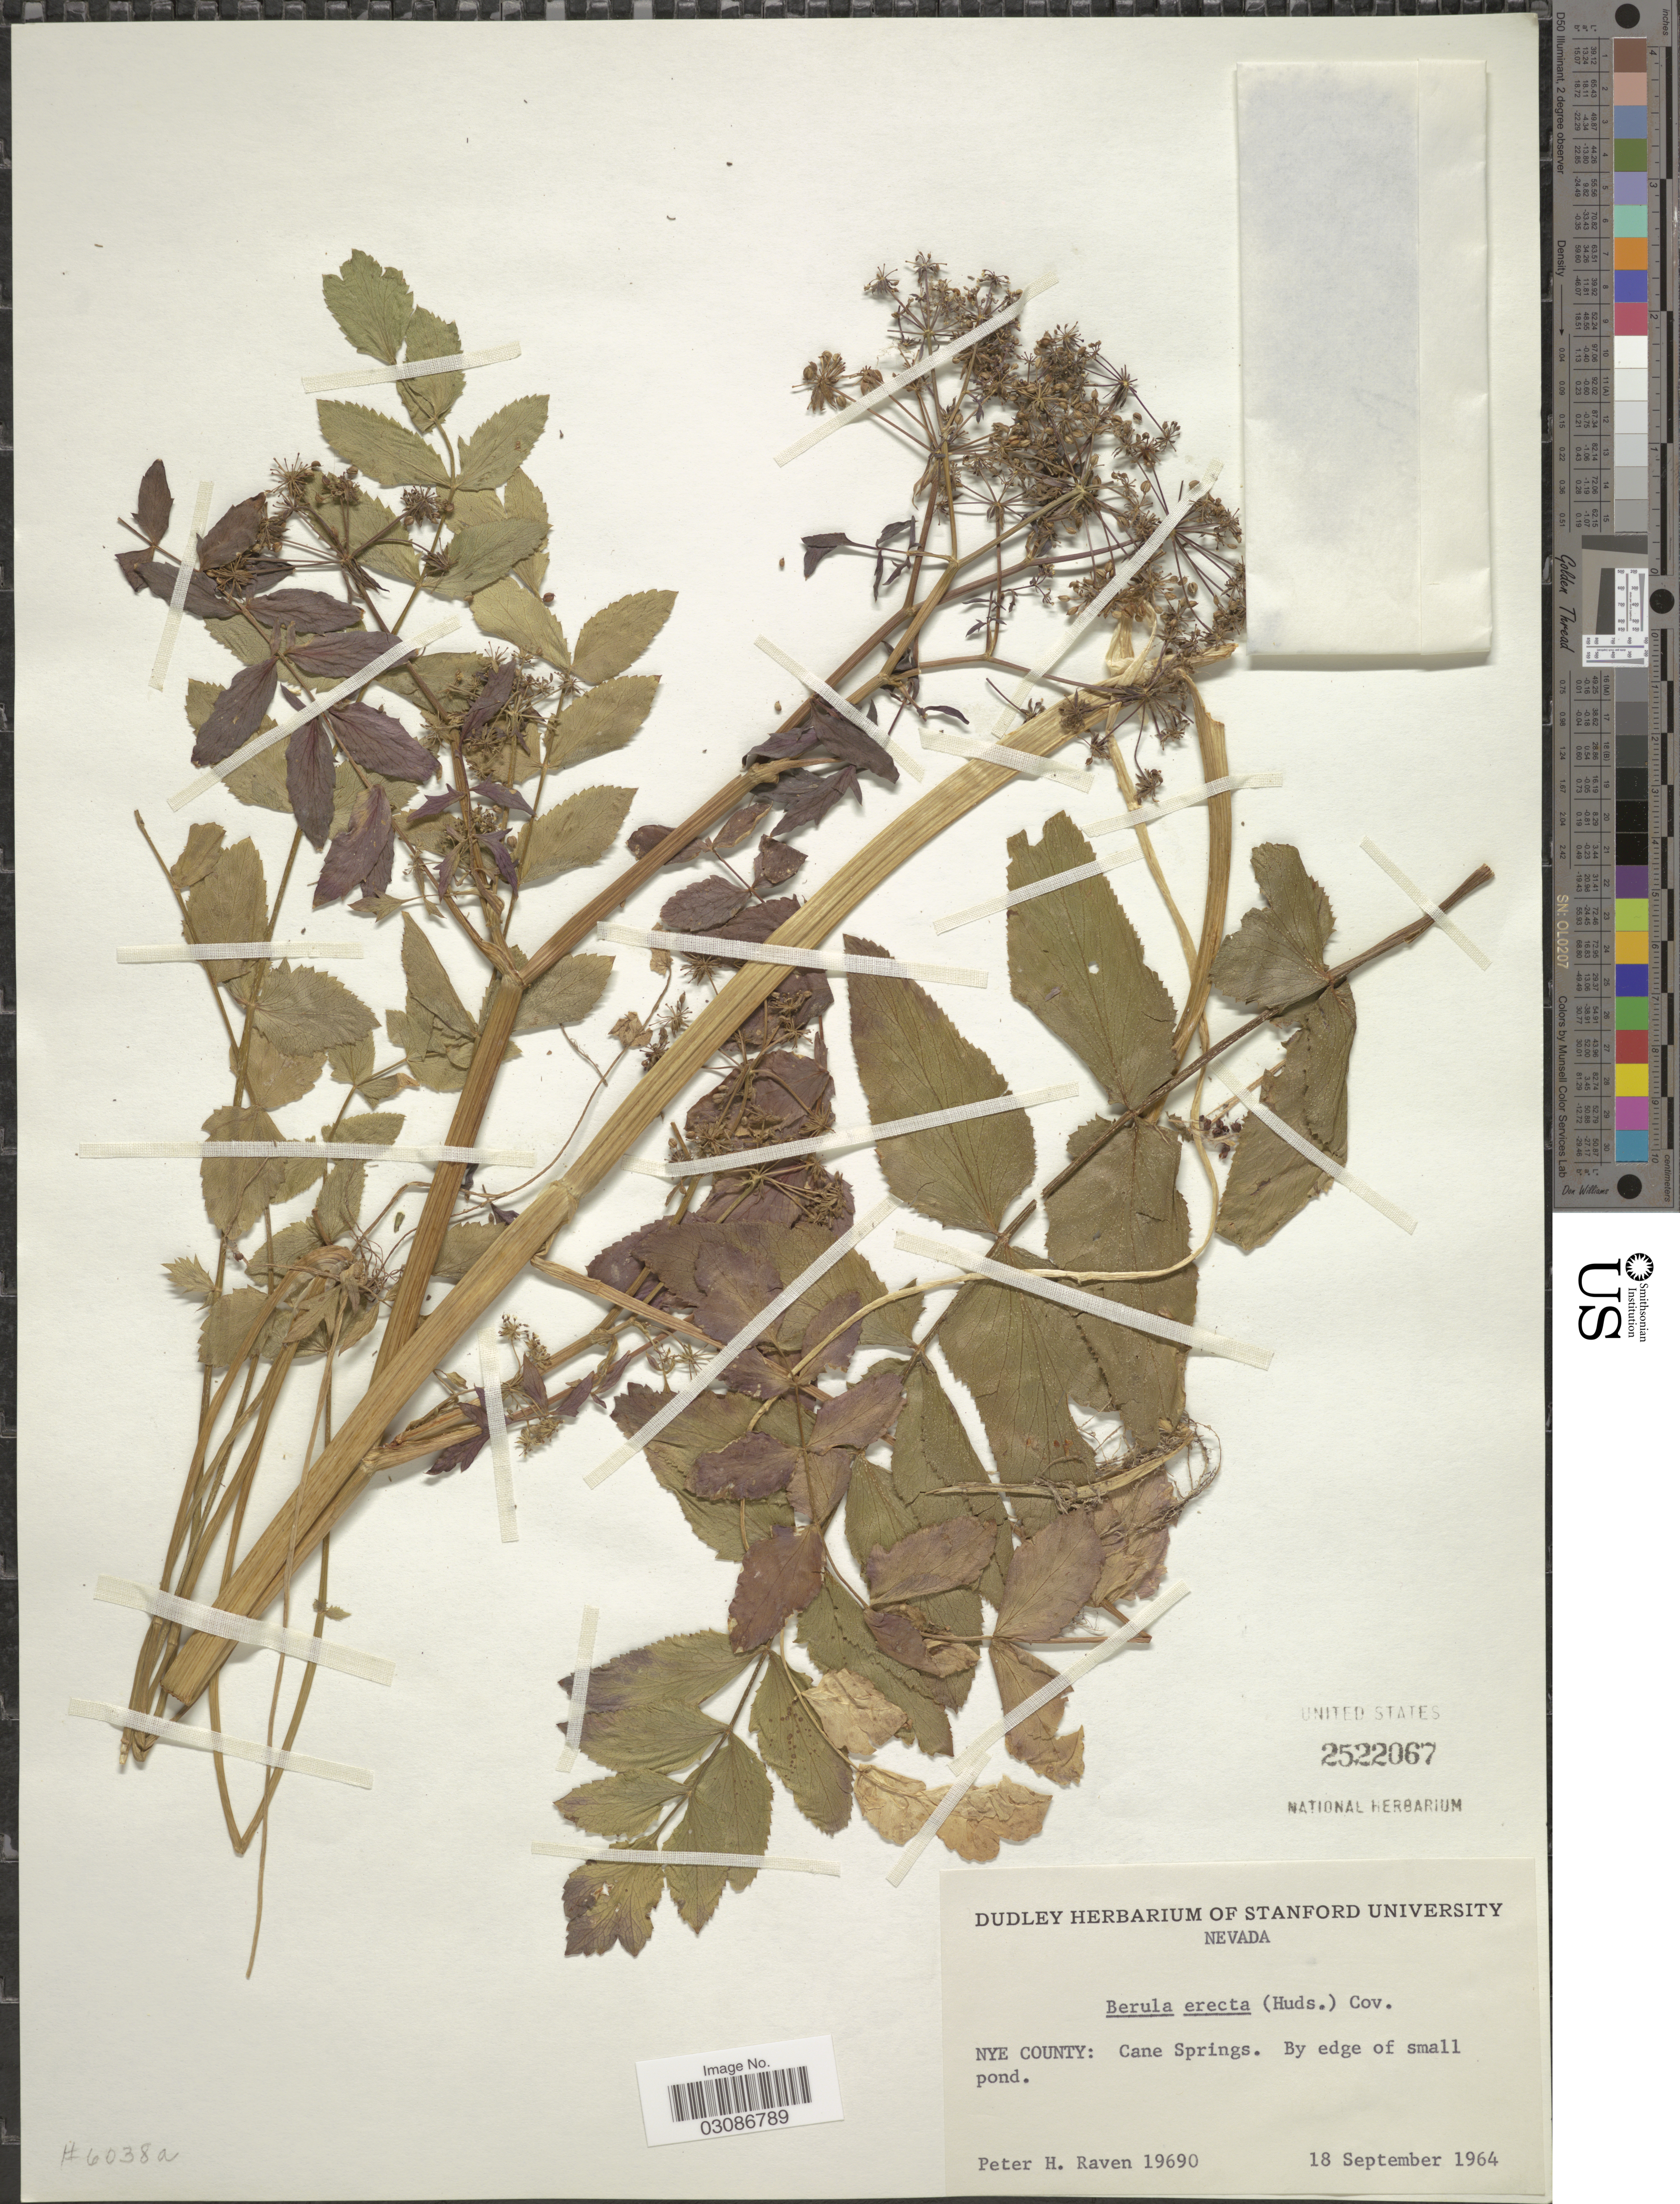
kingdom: Plantae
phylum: Tracheophyta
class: Magnoliopsida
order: Apiales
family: Apiaceae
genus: Berula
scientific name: Berula erecta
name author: (Huds.) Coville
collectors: P. Raven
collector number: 19690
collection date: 1964-09-18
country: United States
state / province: Nevada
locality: Nye County: Cane Springs. By edge of small pond.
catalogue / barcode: US 2522067